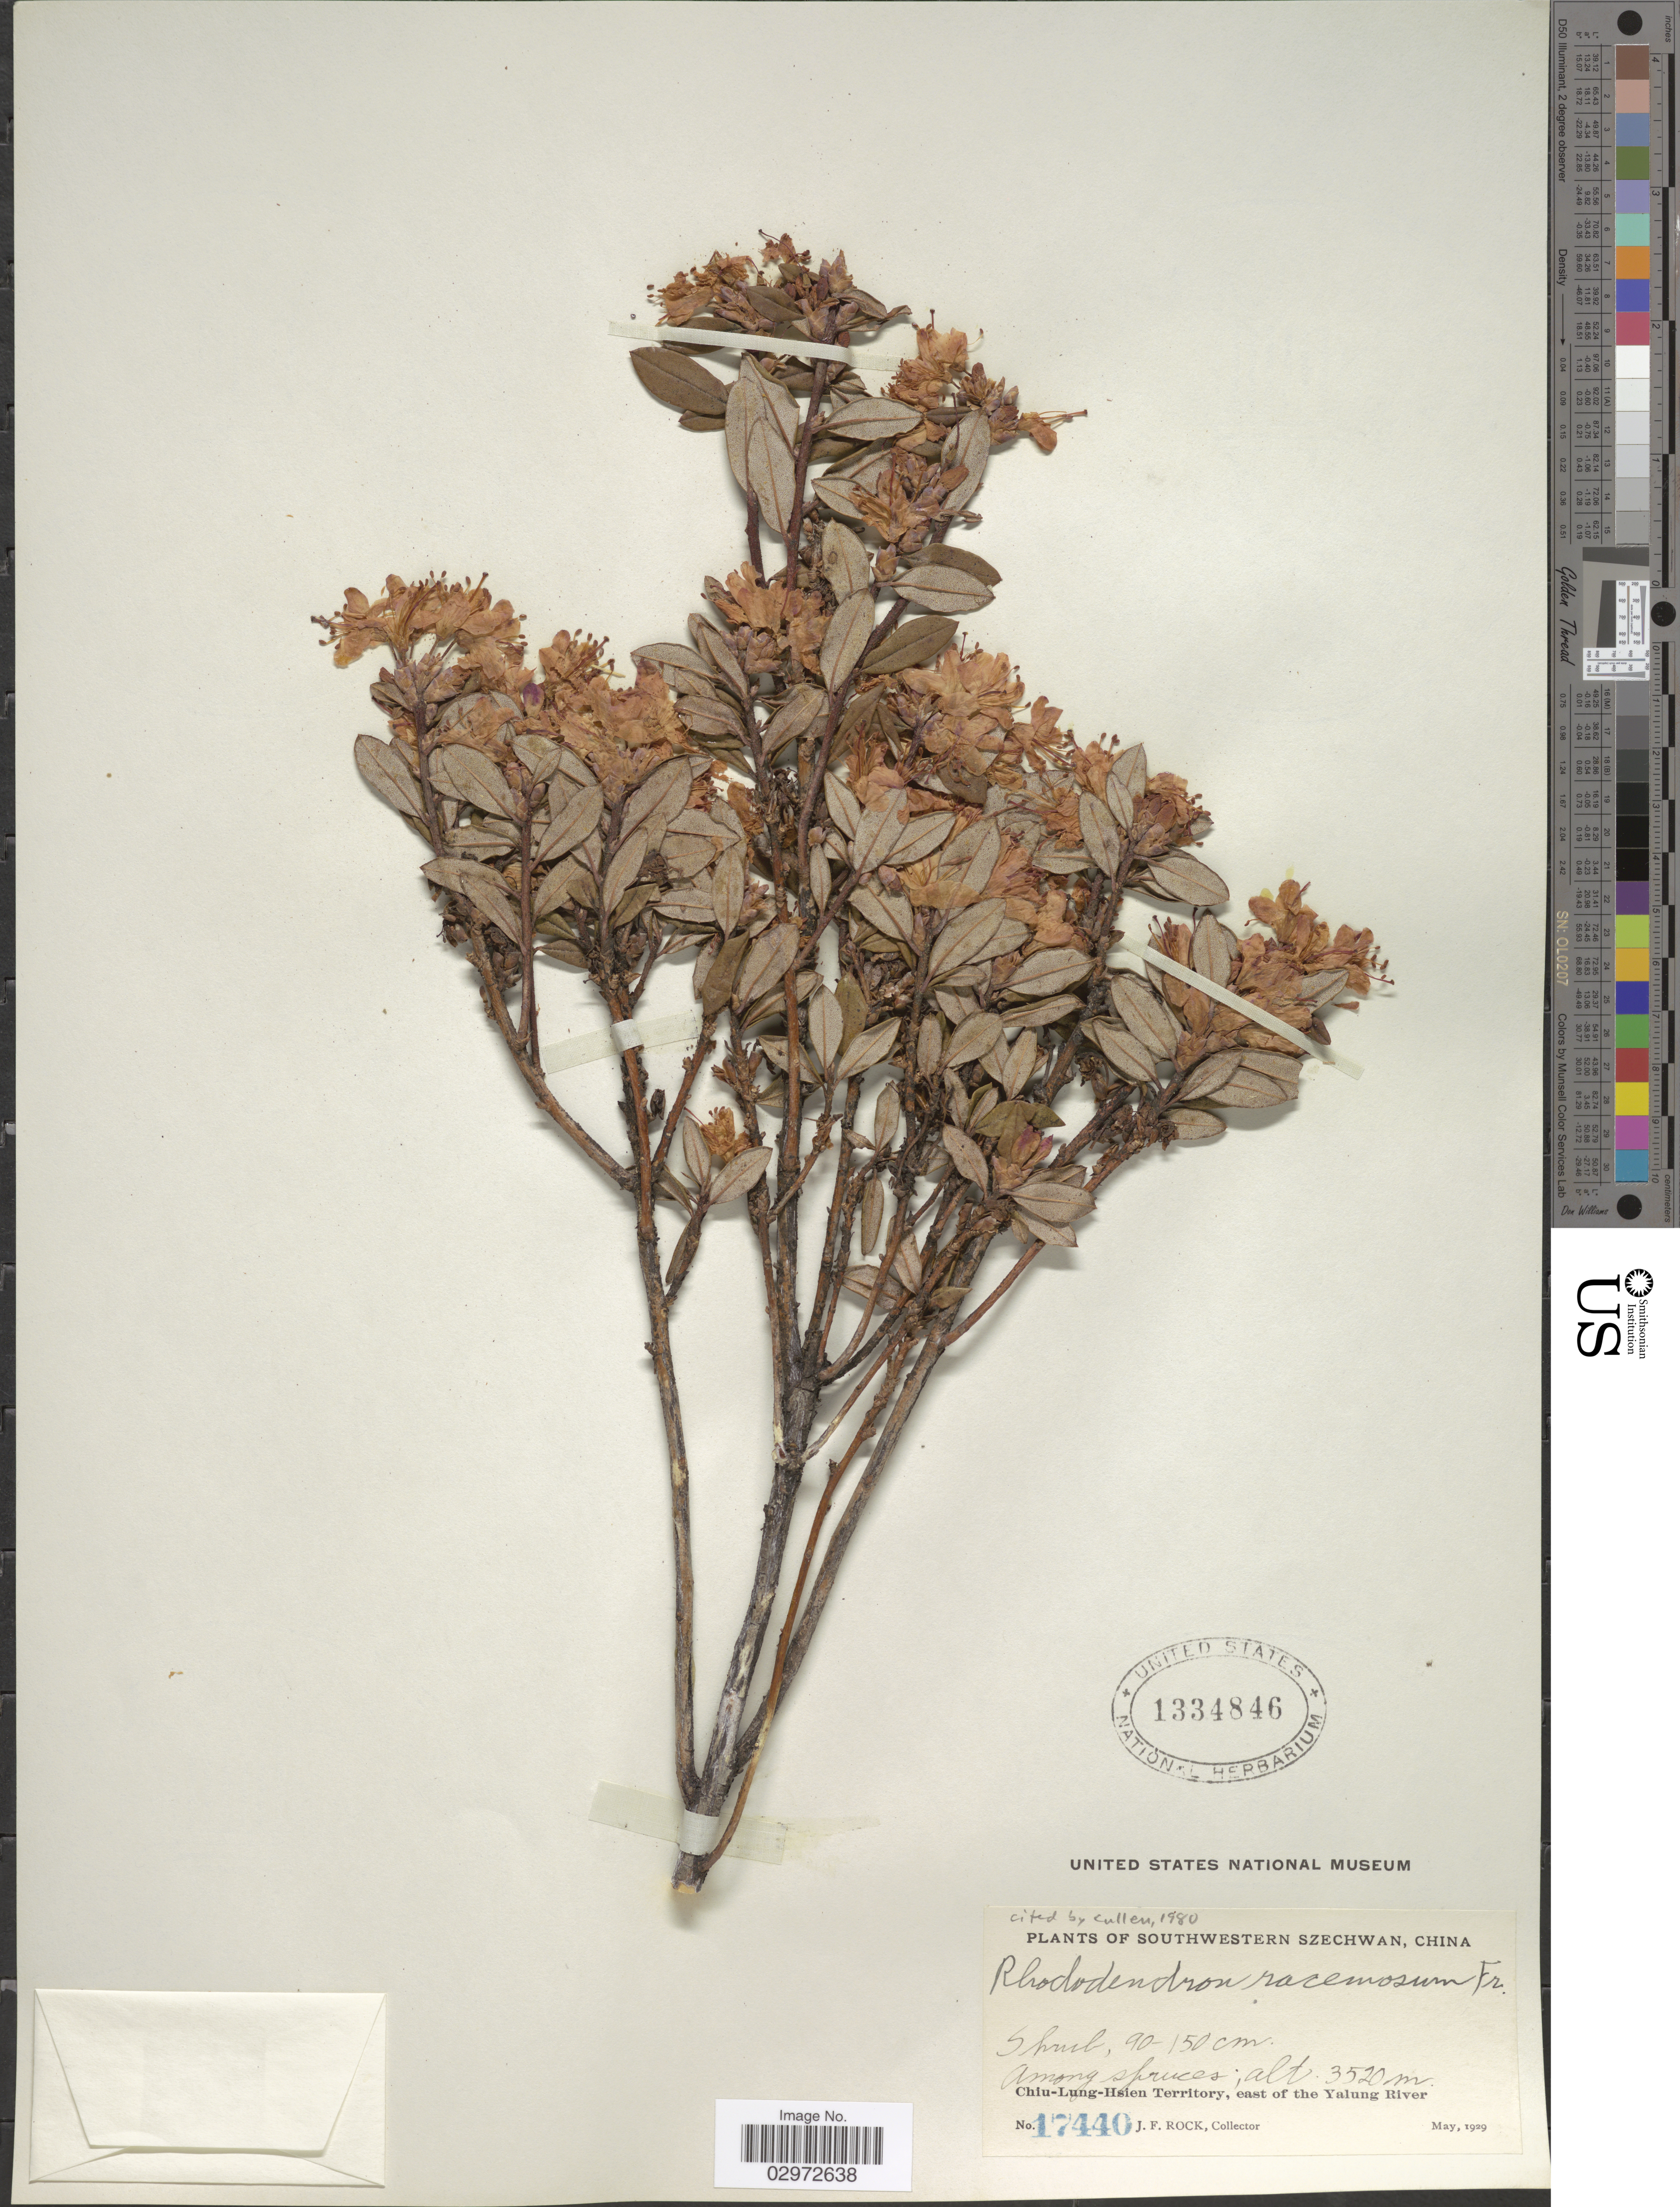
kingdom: Plantae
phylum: Tracheophyta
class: Magnoliopsida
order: Ericales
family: Ericaceae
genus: Rhododendron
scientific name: Rhododendron racemosum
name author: Franch.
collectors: J. Rock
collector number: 17440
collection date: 1929-05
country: China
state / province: Sichuan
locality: Southwestern Szechwan, China, Chiu-Lung-Hsien Territory, east of the Yalung River.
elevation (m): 3520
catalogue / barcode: US 1334846